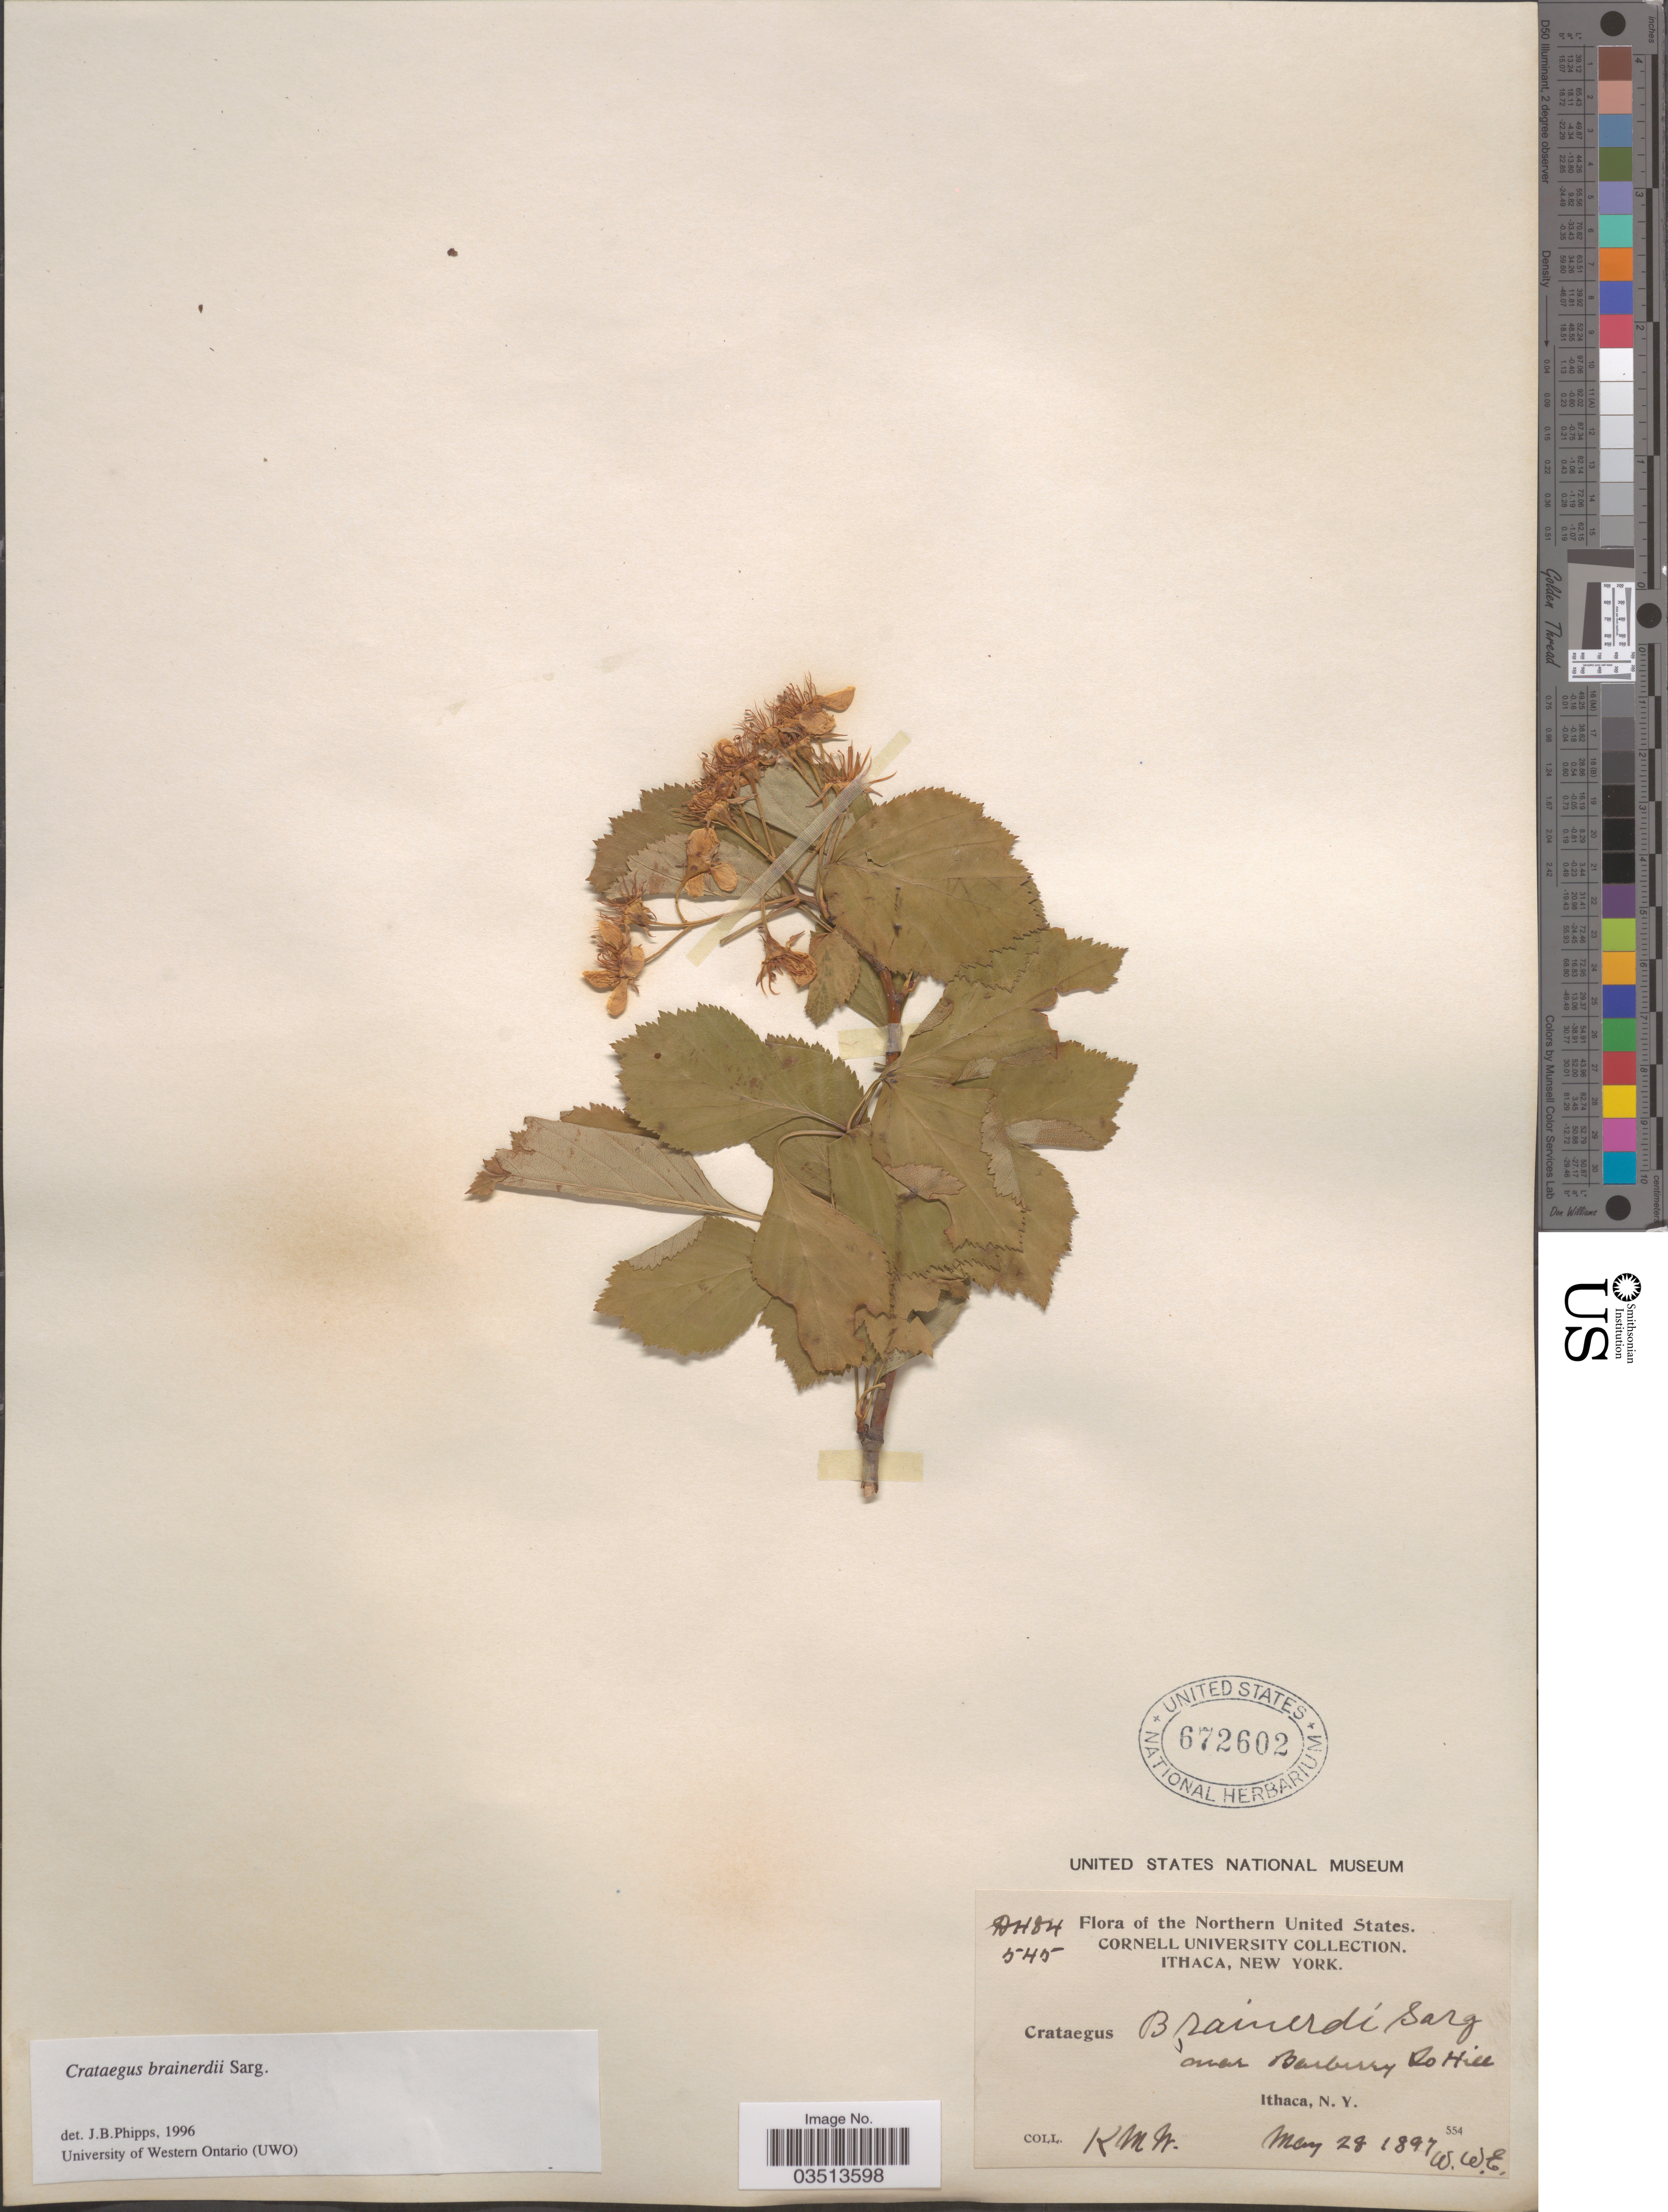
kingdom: Plantae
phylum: Tracheophyta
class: Magnoliopsida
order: Rosales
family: Rosaceae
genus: Crataegus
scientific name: Crataegus brainerdii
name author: Sarg.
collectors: K. M. W.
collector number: DH84/545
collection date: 1897-05-28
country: United States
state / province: New York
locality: Northern United States. Near Burberry So Hill. Ithaca.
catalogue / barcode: US 672602